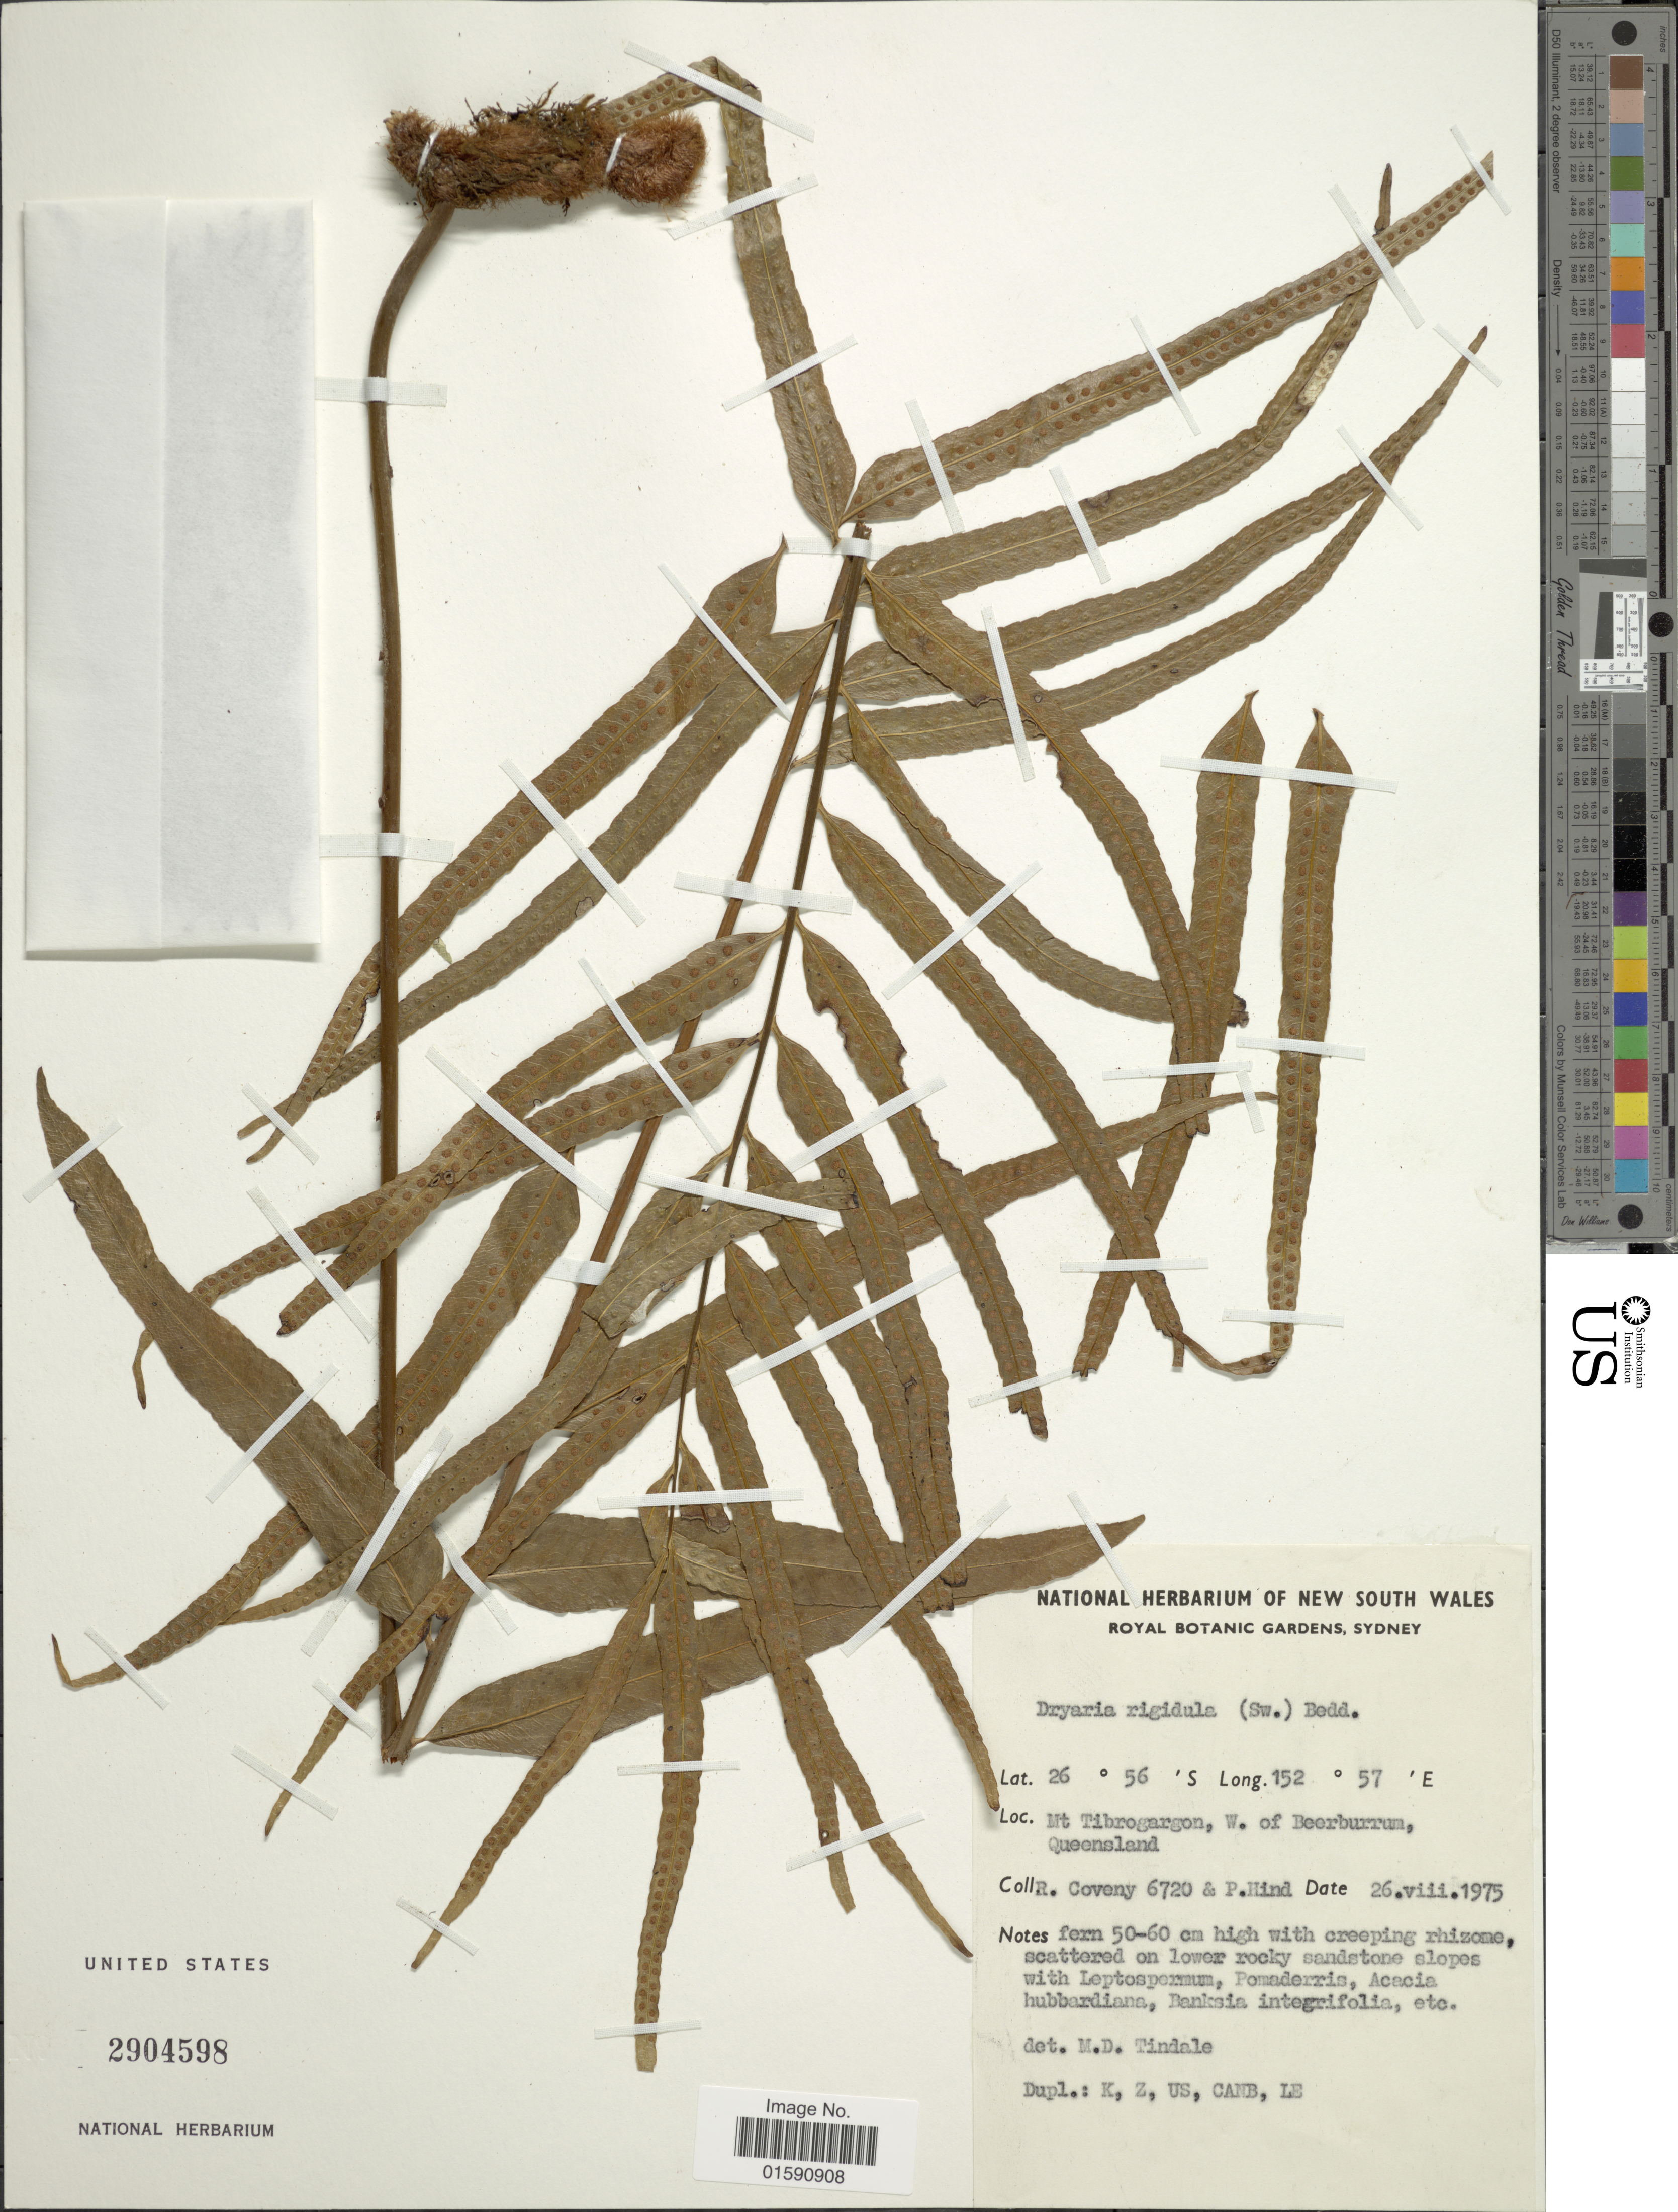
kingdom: Plantae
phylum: Tracheophyta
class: Polypodiopsida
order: Polypodiales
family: Polypodiaceae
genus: Drynaria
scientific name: Drynaria rigidula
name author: (Sw.) Bedd.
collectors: R. Coveny & P. Hind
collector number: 6720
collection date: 1975-08-26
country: Australia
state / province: New South Wales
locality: Mt. Tibrogargon, W. of Beerburrum, Queensland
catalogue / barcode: US 2904598